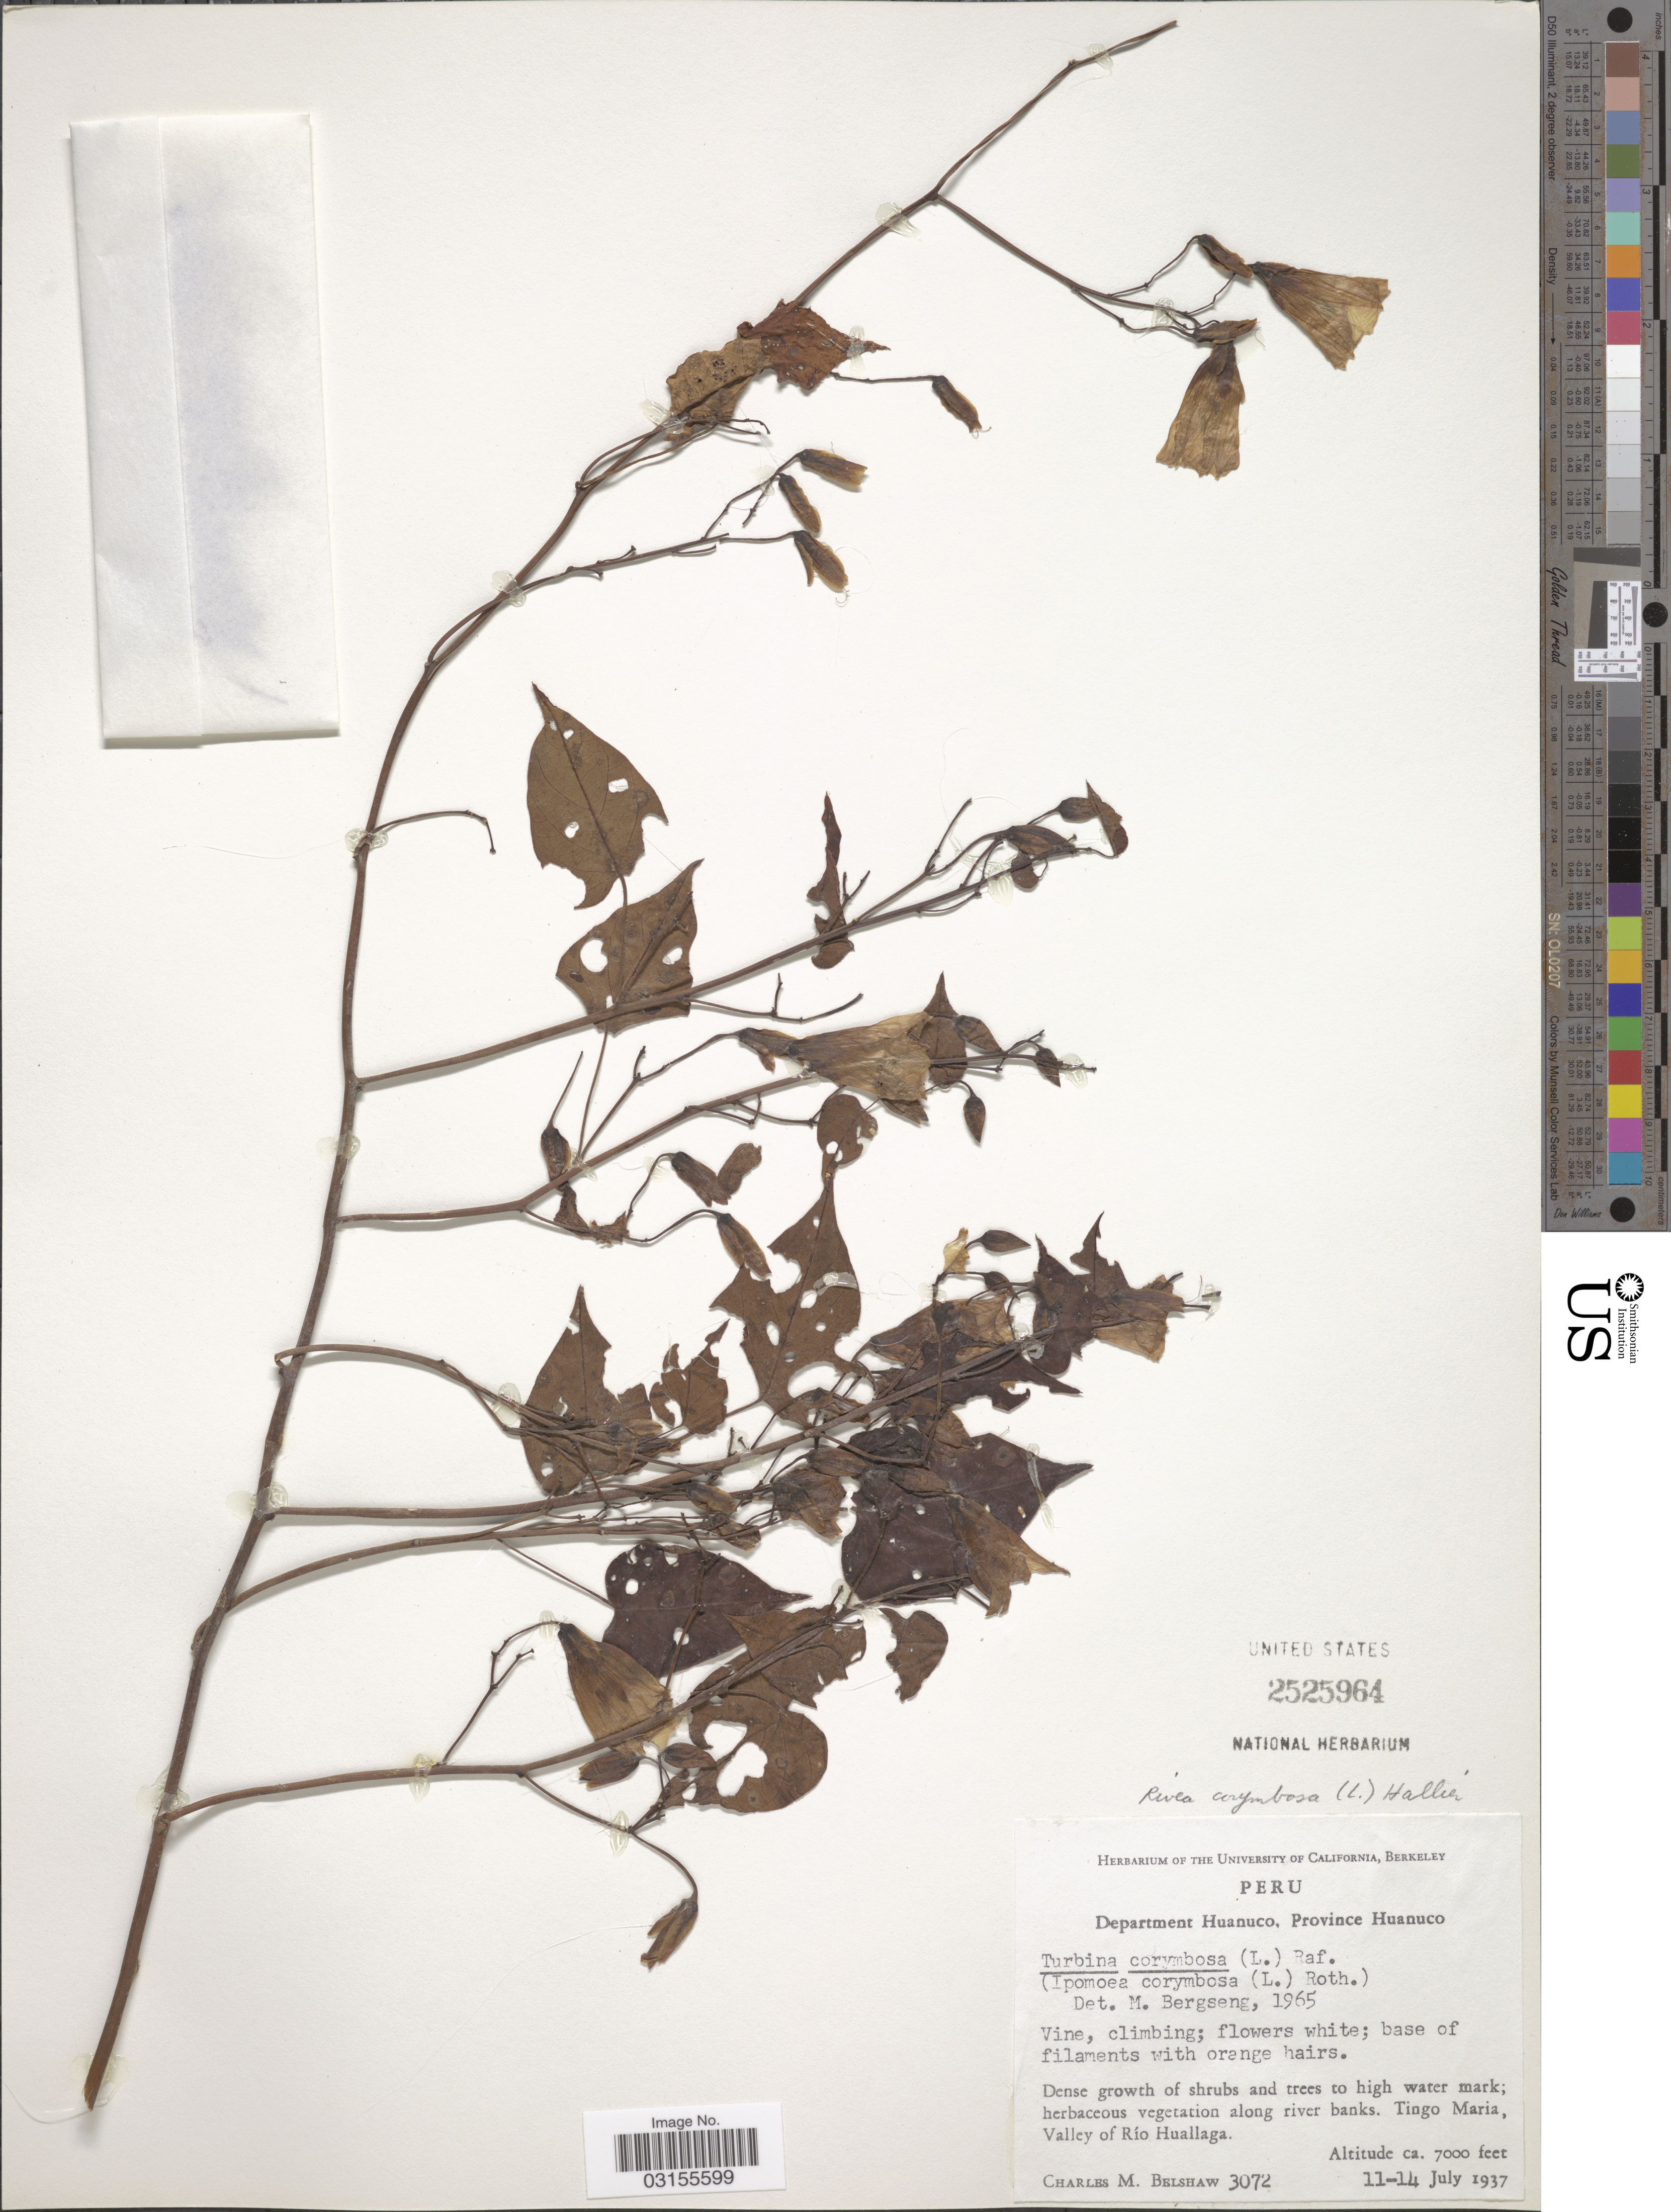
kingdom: Plantae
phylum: Tracheophyta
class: Magnoliopsida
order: Solanales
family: Convolvulaceae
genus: Turbina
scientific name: Turbina corymbosa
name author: (L.) Raf.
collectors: C. Shaw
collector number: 3072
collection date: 1937-07-11/1937-07-14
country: Peru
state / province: Huánuco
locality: Department Huanuco. Tingo Maria, Valley of Río Huallaga.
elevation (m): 2134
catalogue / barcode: US 2525964